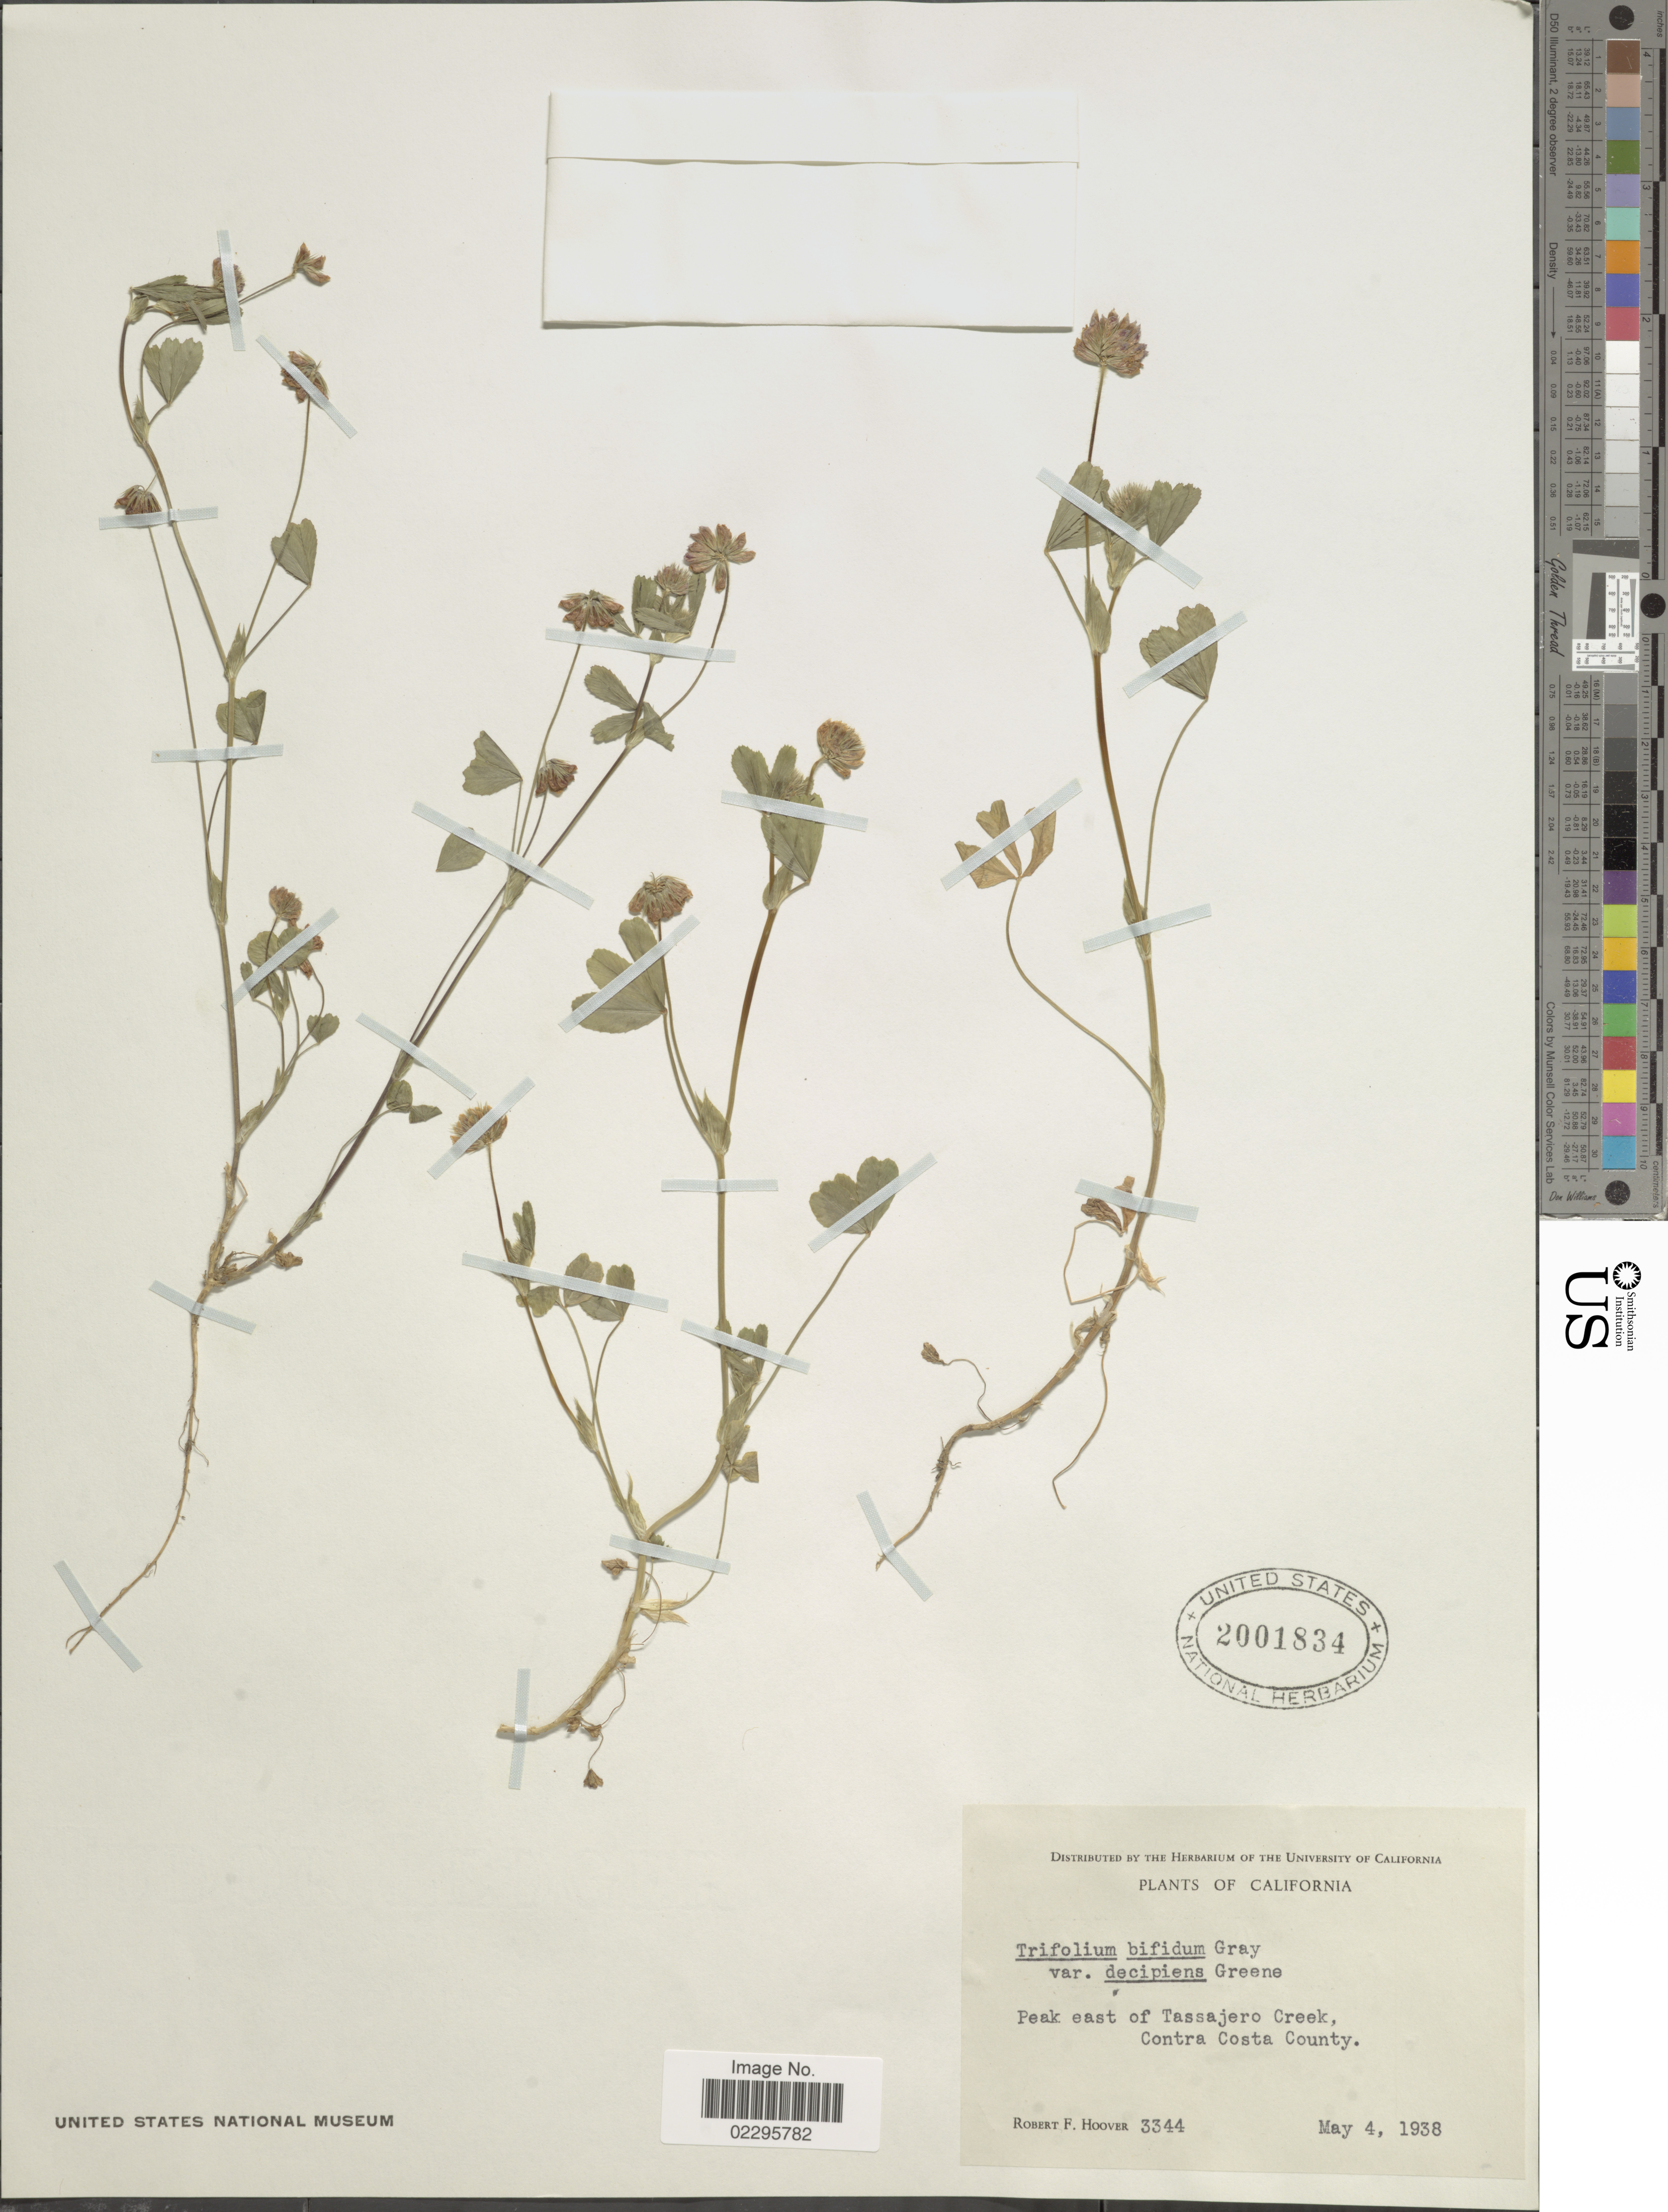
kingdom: Plantae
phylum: Tracheophyta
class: Magnoliopsida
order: Fabales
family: Fabaceae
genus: Trifolium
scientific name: Trifolium bifidum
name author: A. Gray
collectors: R. F. Hoover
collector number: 3344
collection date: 1938-05-04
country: United States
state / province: California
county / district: Contra Costa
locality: Peak east of Tassajero Creek, Contra Costa County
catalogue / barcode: US 2001834